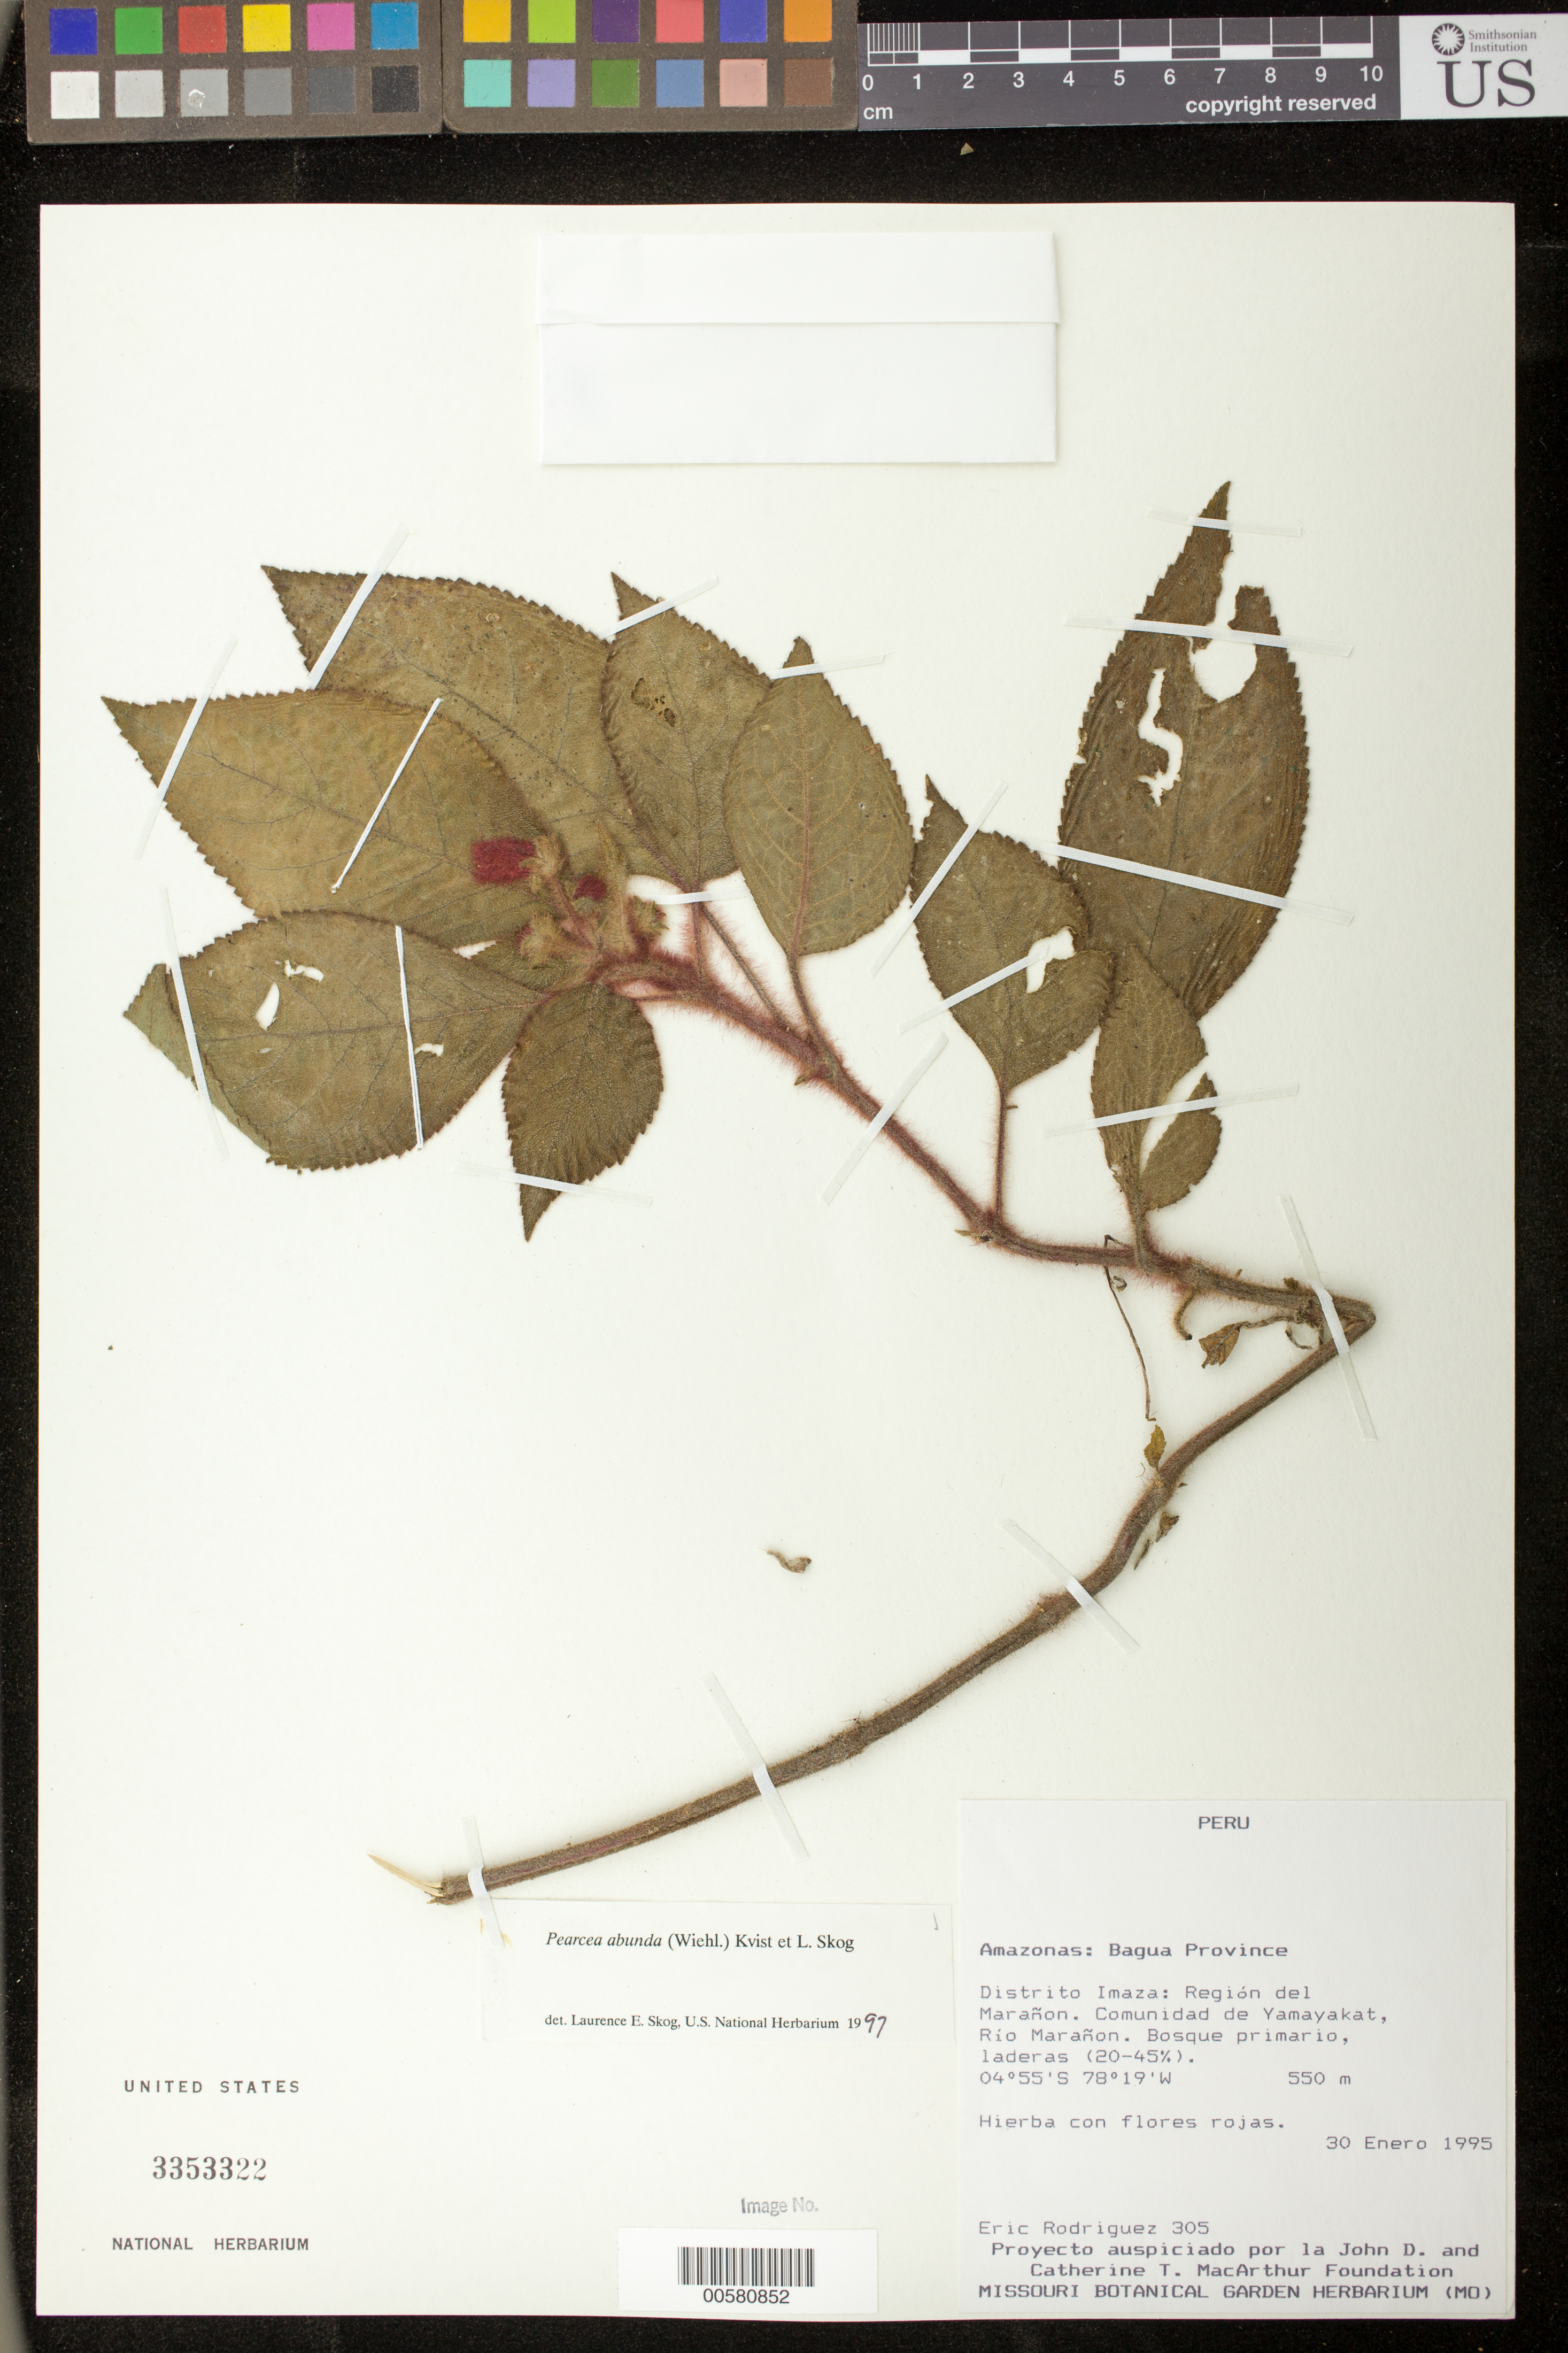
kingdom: Plantae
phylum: Tracheophyta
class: Magnoliopsida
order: Lamiales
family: Gesneriaceae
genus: Pearcea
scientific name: Pearcea abunda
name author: (Wiehler) L.P. Kvist & L.E. Skog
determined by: Skog, Laurence E.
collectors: E. Rodriguez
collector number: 305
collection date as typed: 30 Jan 1995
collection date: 1995-01-30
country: Peru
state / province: Amazonas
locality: Prov. Bagua, dtto. Imaza: región del Marañón, comunidad de Yamayakat, Río Marañon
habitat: Bosque primario, laderas (20-45%)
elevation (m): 550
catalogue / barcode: US 3353322